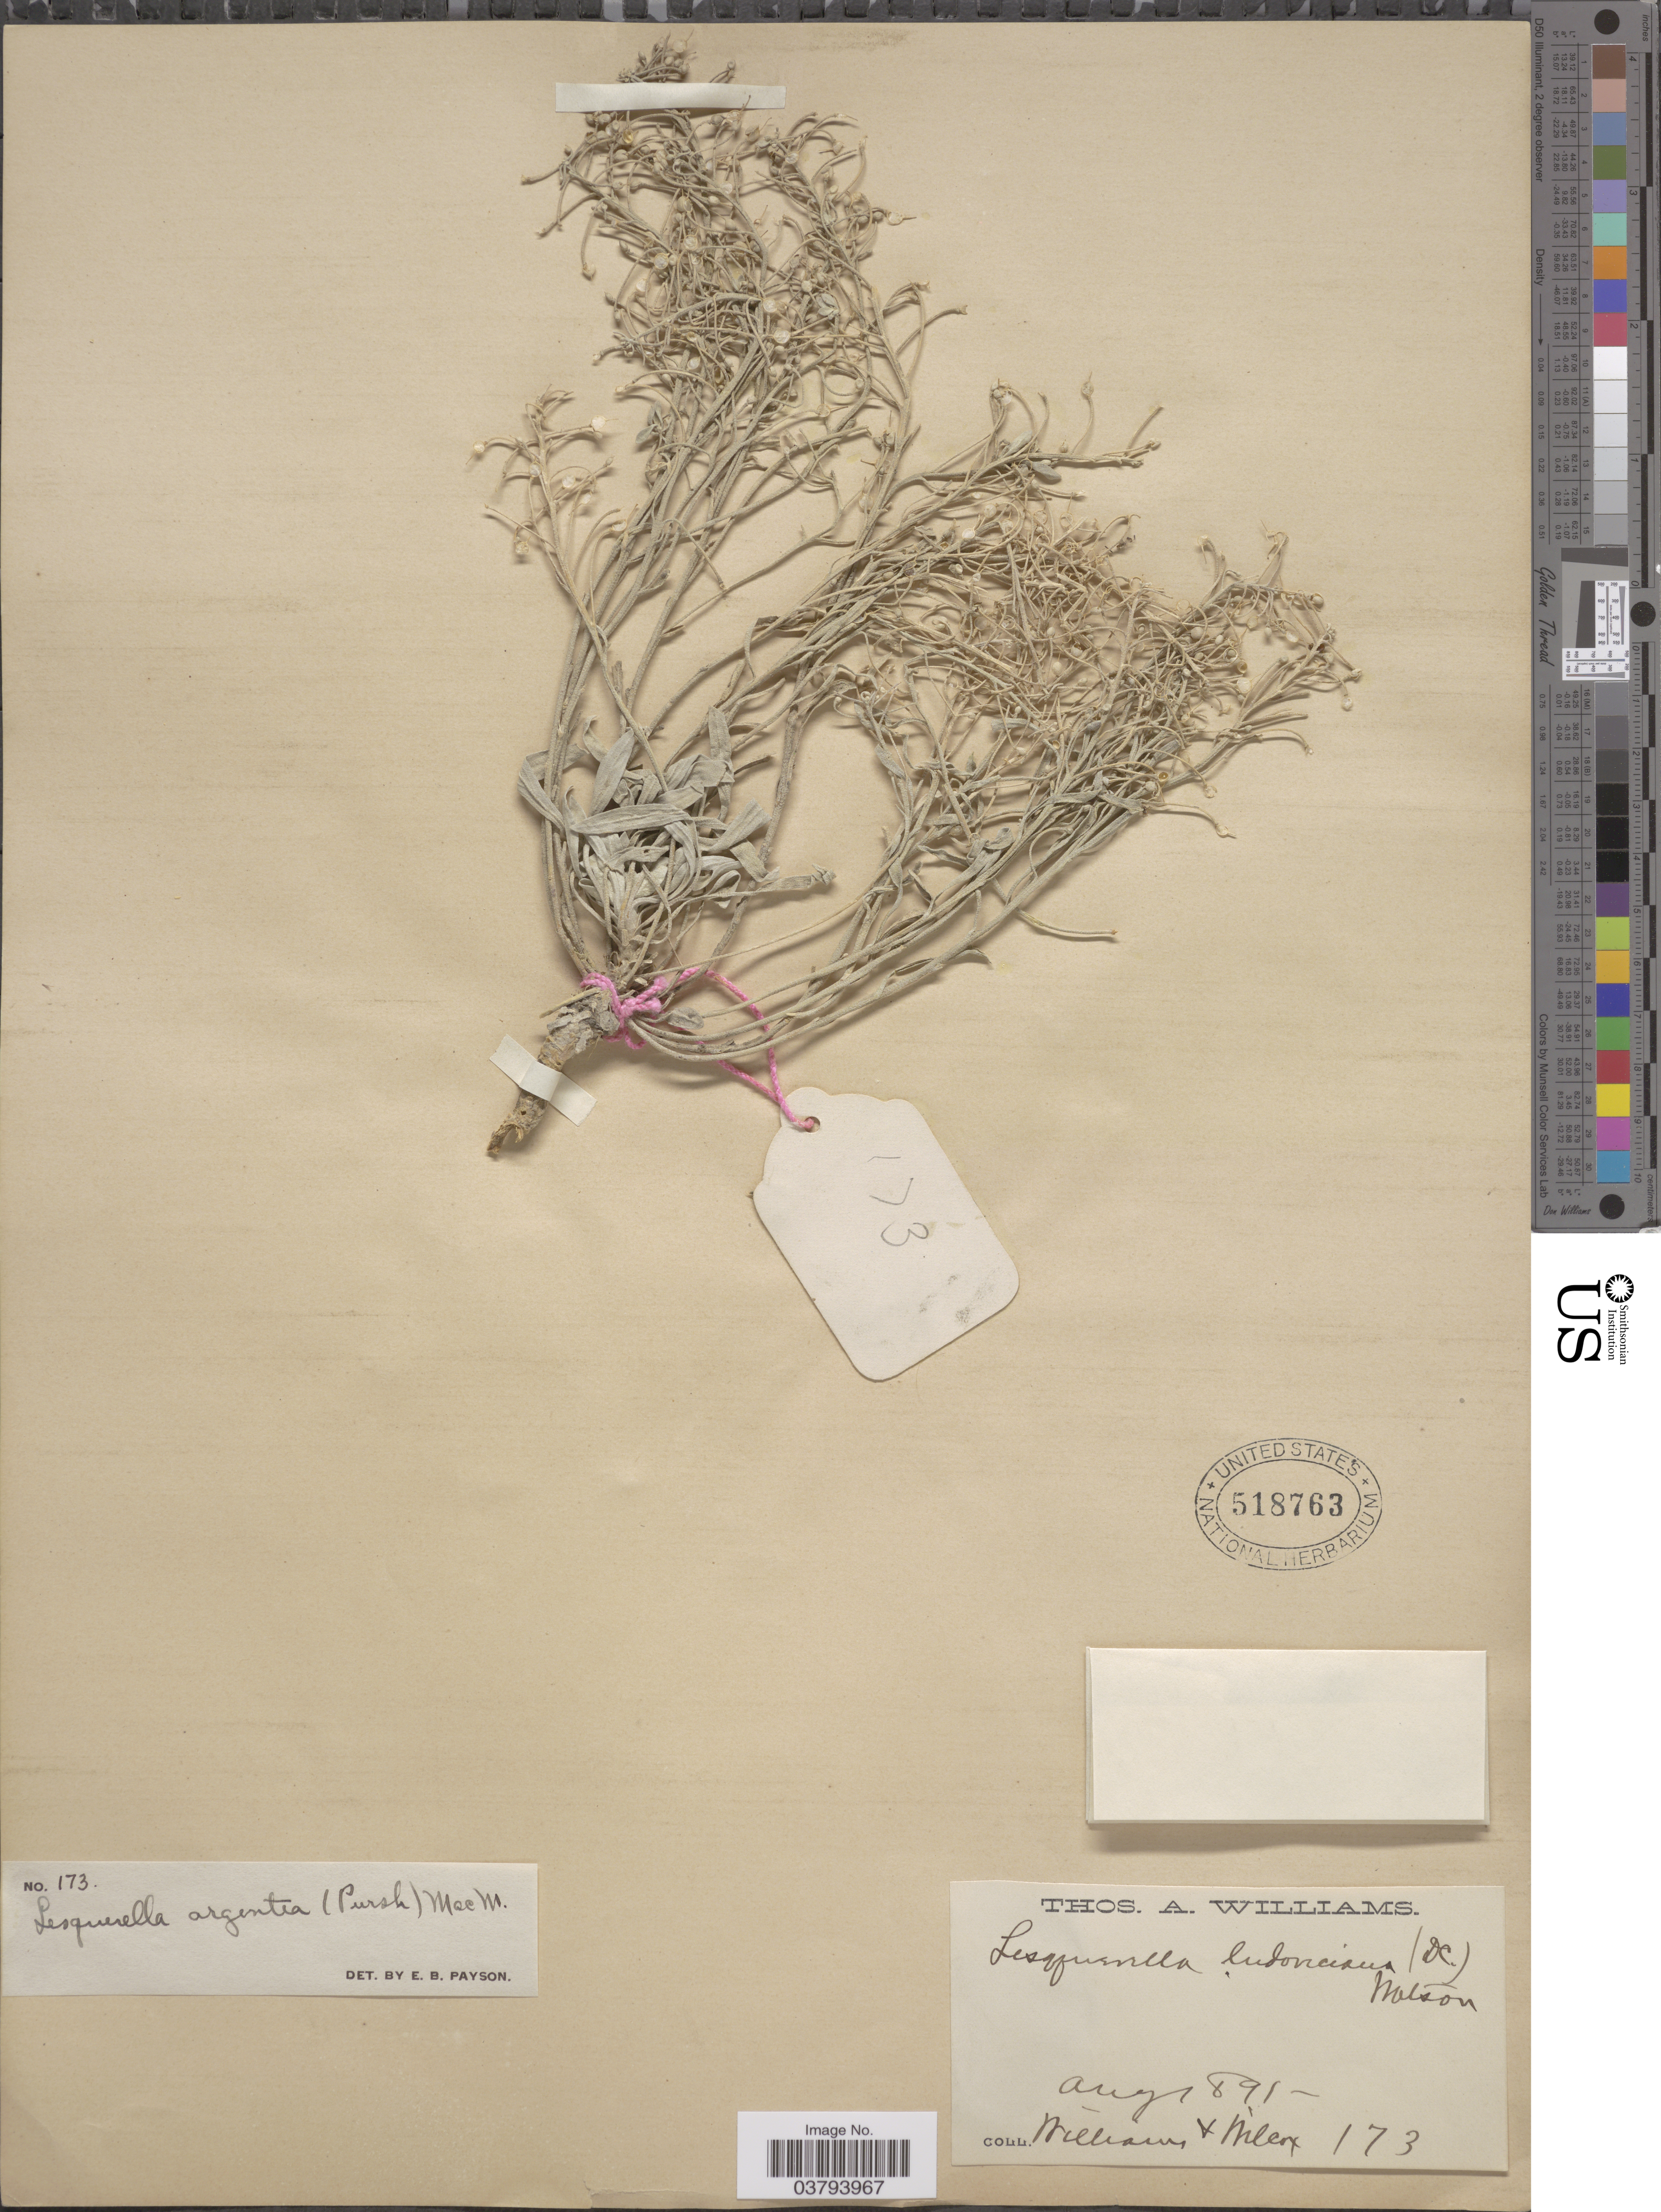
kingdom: Plantae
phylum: Tracheophyta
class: Magnoliopsida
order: Brassicales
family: Brassicaceae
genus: Lesquerella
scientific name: Lesquerella ludoviciana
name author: (Nutt.) S. Watson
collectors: T. A. Williams & -. Wilcox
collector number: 173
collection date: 1891-08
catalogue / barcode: US 518763